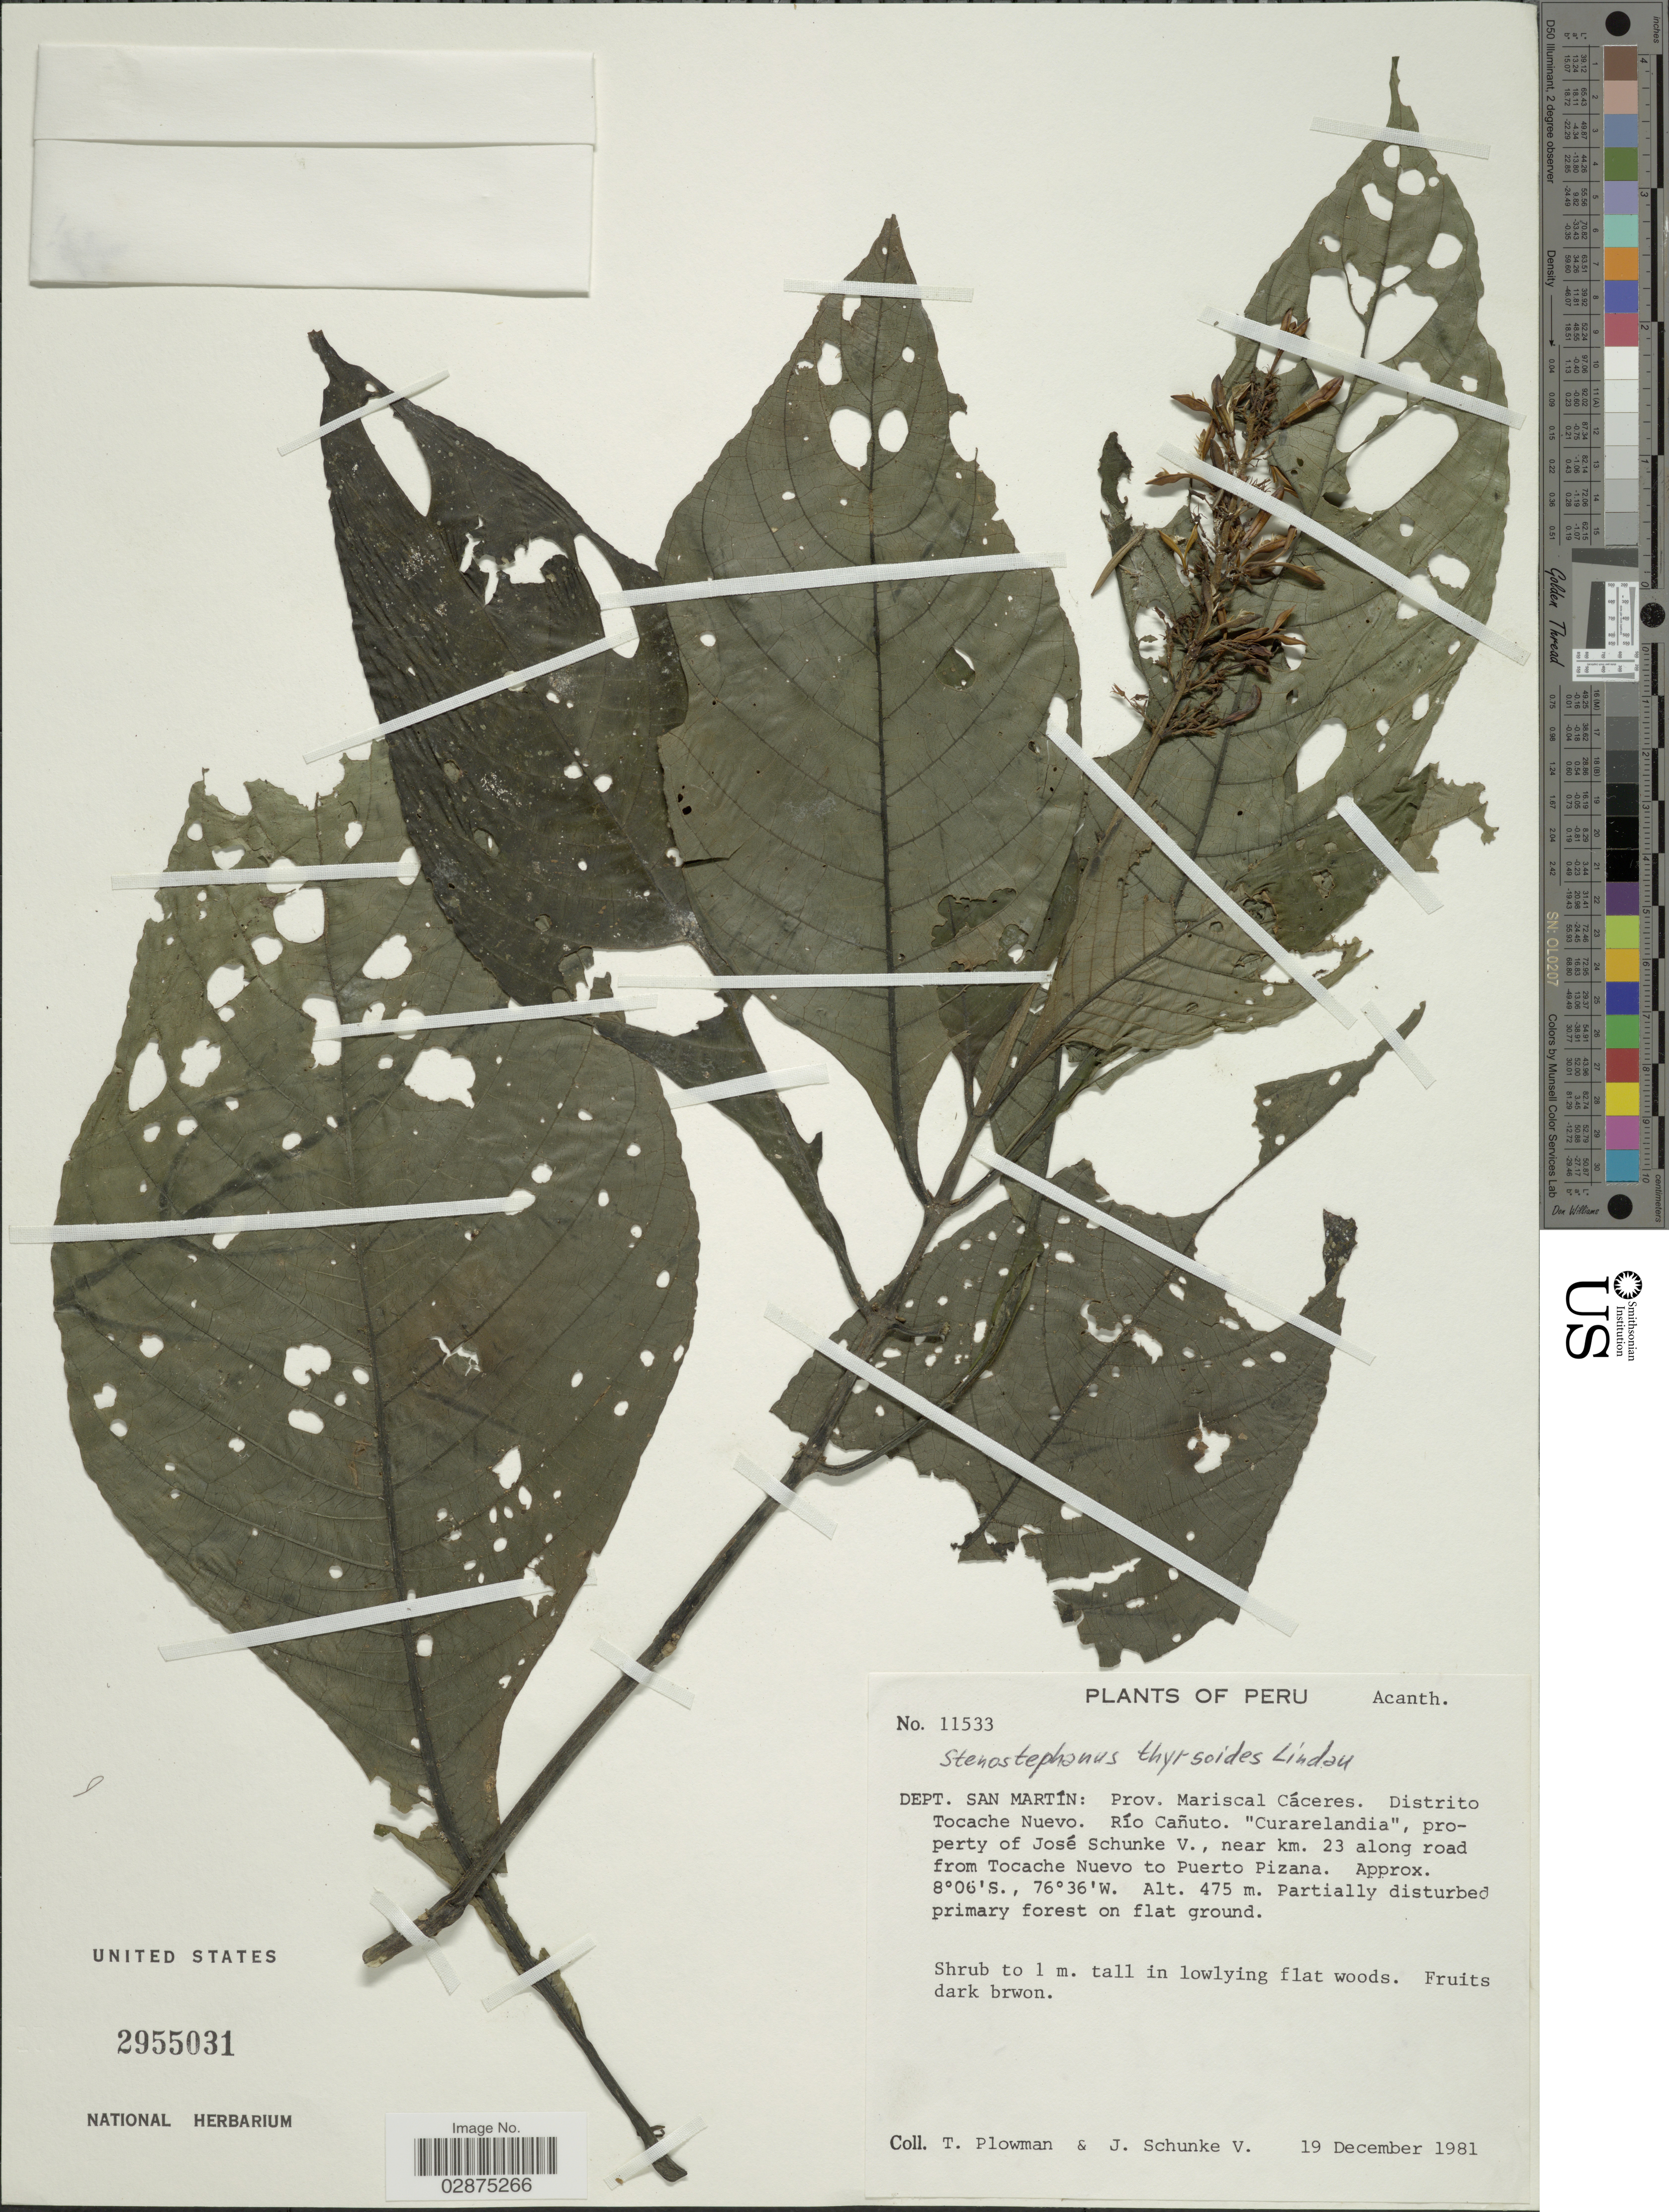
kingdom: Plantae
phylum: Tracheophyta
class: Magnoliopsida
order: Lamiales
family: Acanthaceae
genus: Stenostephanus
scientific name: Stenostephanus longistaminus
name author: (Ruiz & Pav.) V.M. Baum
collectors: T. Plowman & J. Schunke Vigo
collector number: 11533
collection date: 1981-12-19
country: Peru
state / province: San Martín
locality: Dept. San Martín: Prov. Mariscal Cáceres. Distrito Tocache Nuevo. Río Cañuto. "Curarelandia", property of José Schunke V., near km. 23 along road from Tocache Nuevo to Puerto Pizanza.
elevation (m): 475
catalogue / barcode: US 2955031